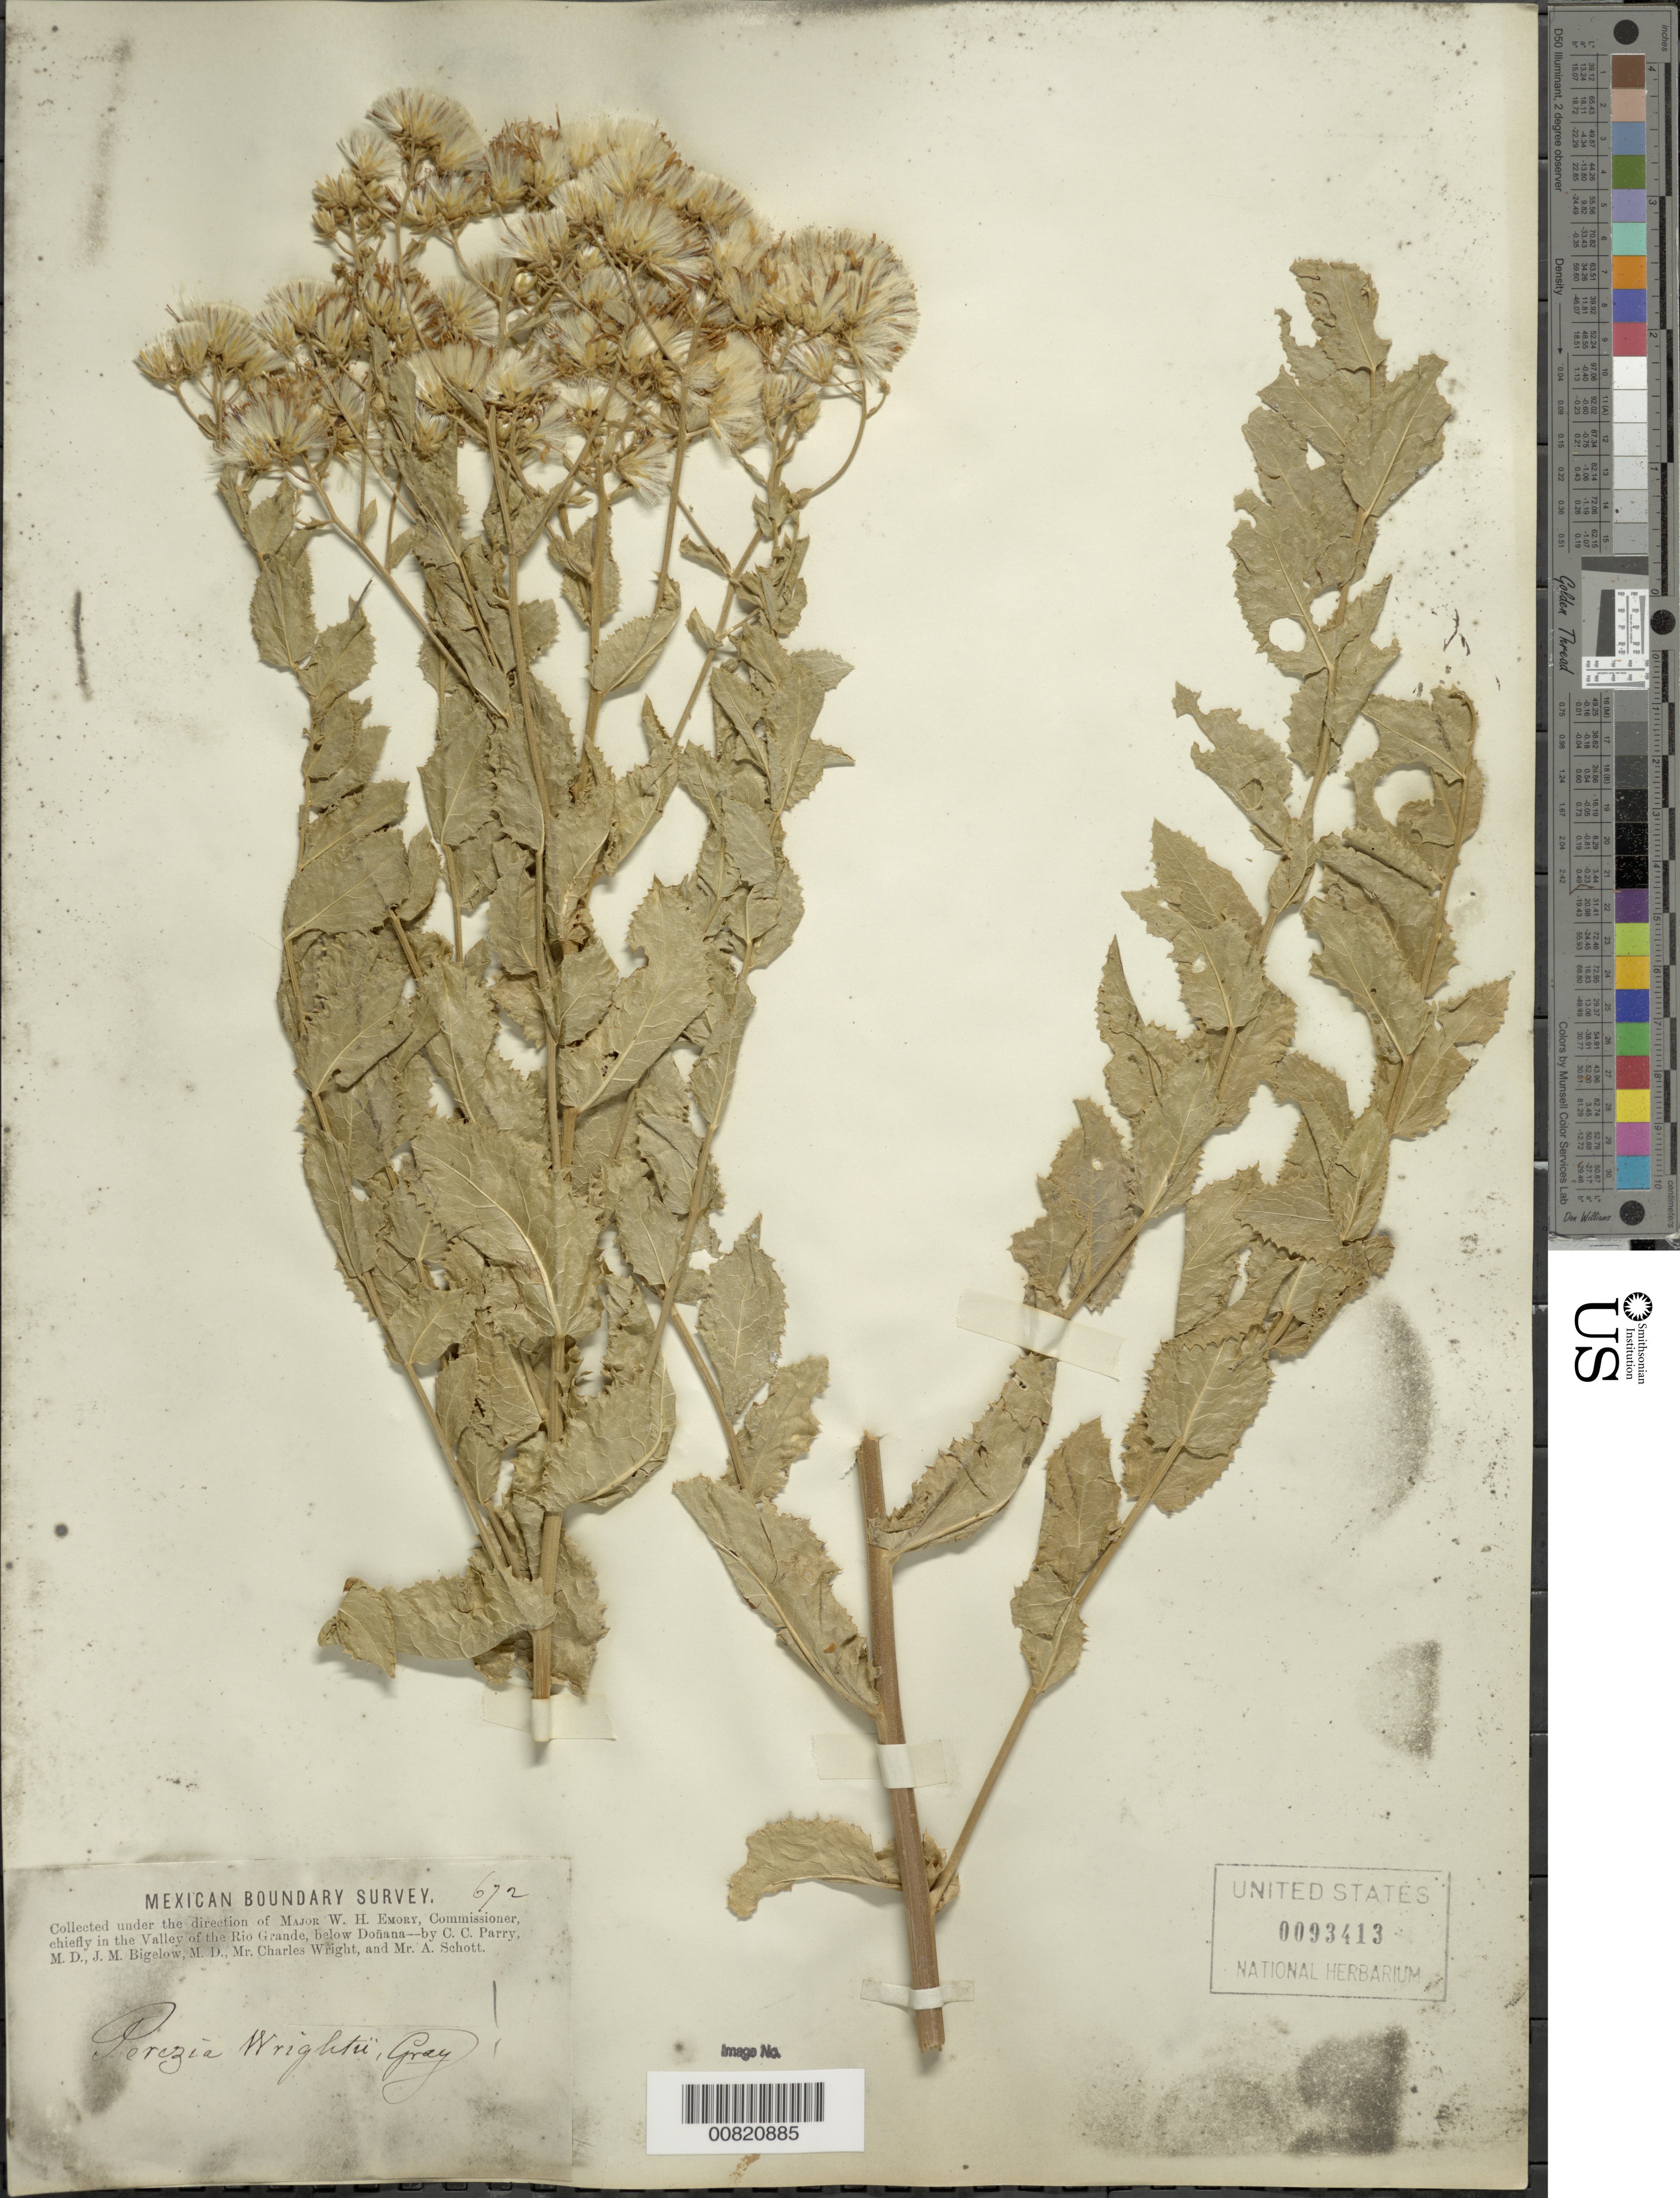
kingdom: Plantae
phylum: Tracheophyta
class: Magnoliopsida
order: Asterales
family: Asteraceae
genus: Acourtia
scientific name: Acourtia wrightii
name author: (A. Gray) Reveal & R.M. King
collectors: C. C. Parry, J. M. Bigelow, C. Wright & A. Schott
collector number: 672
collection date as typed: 18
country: Mexico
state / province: Hidalgo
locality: Valley of the Rio Grande, below Doñana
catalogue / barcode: US 93413